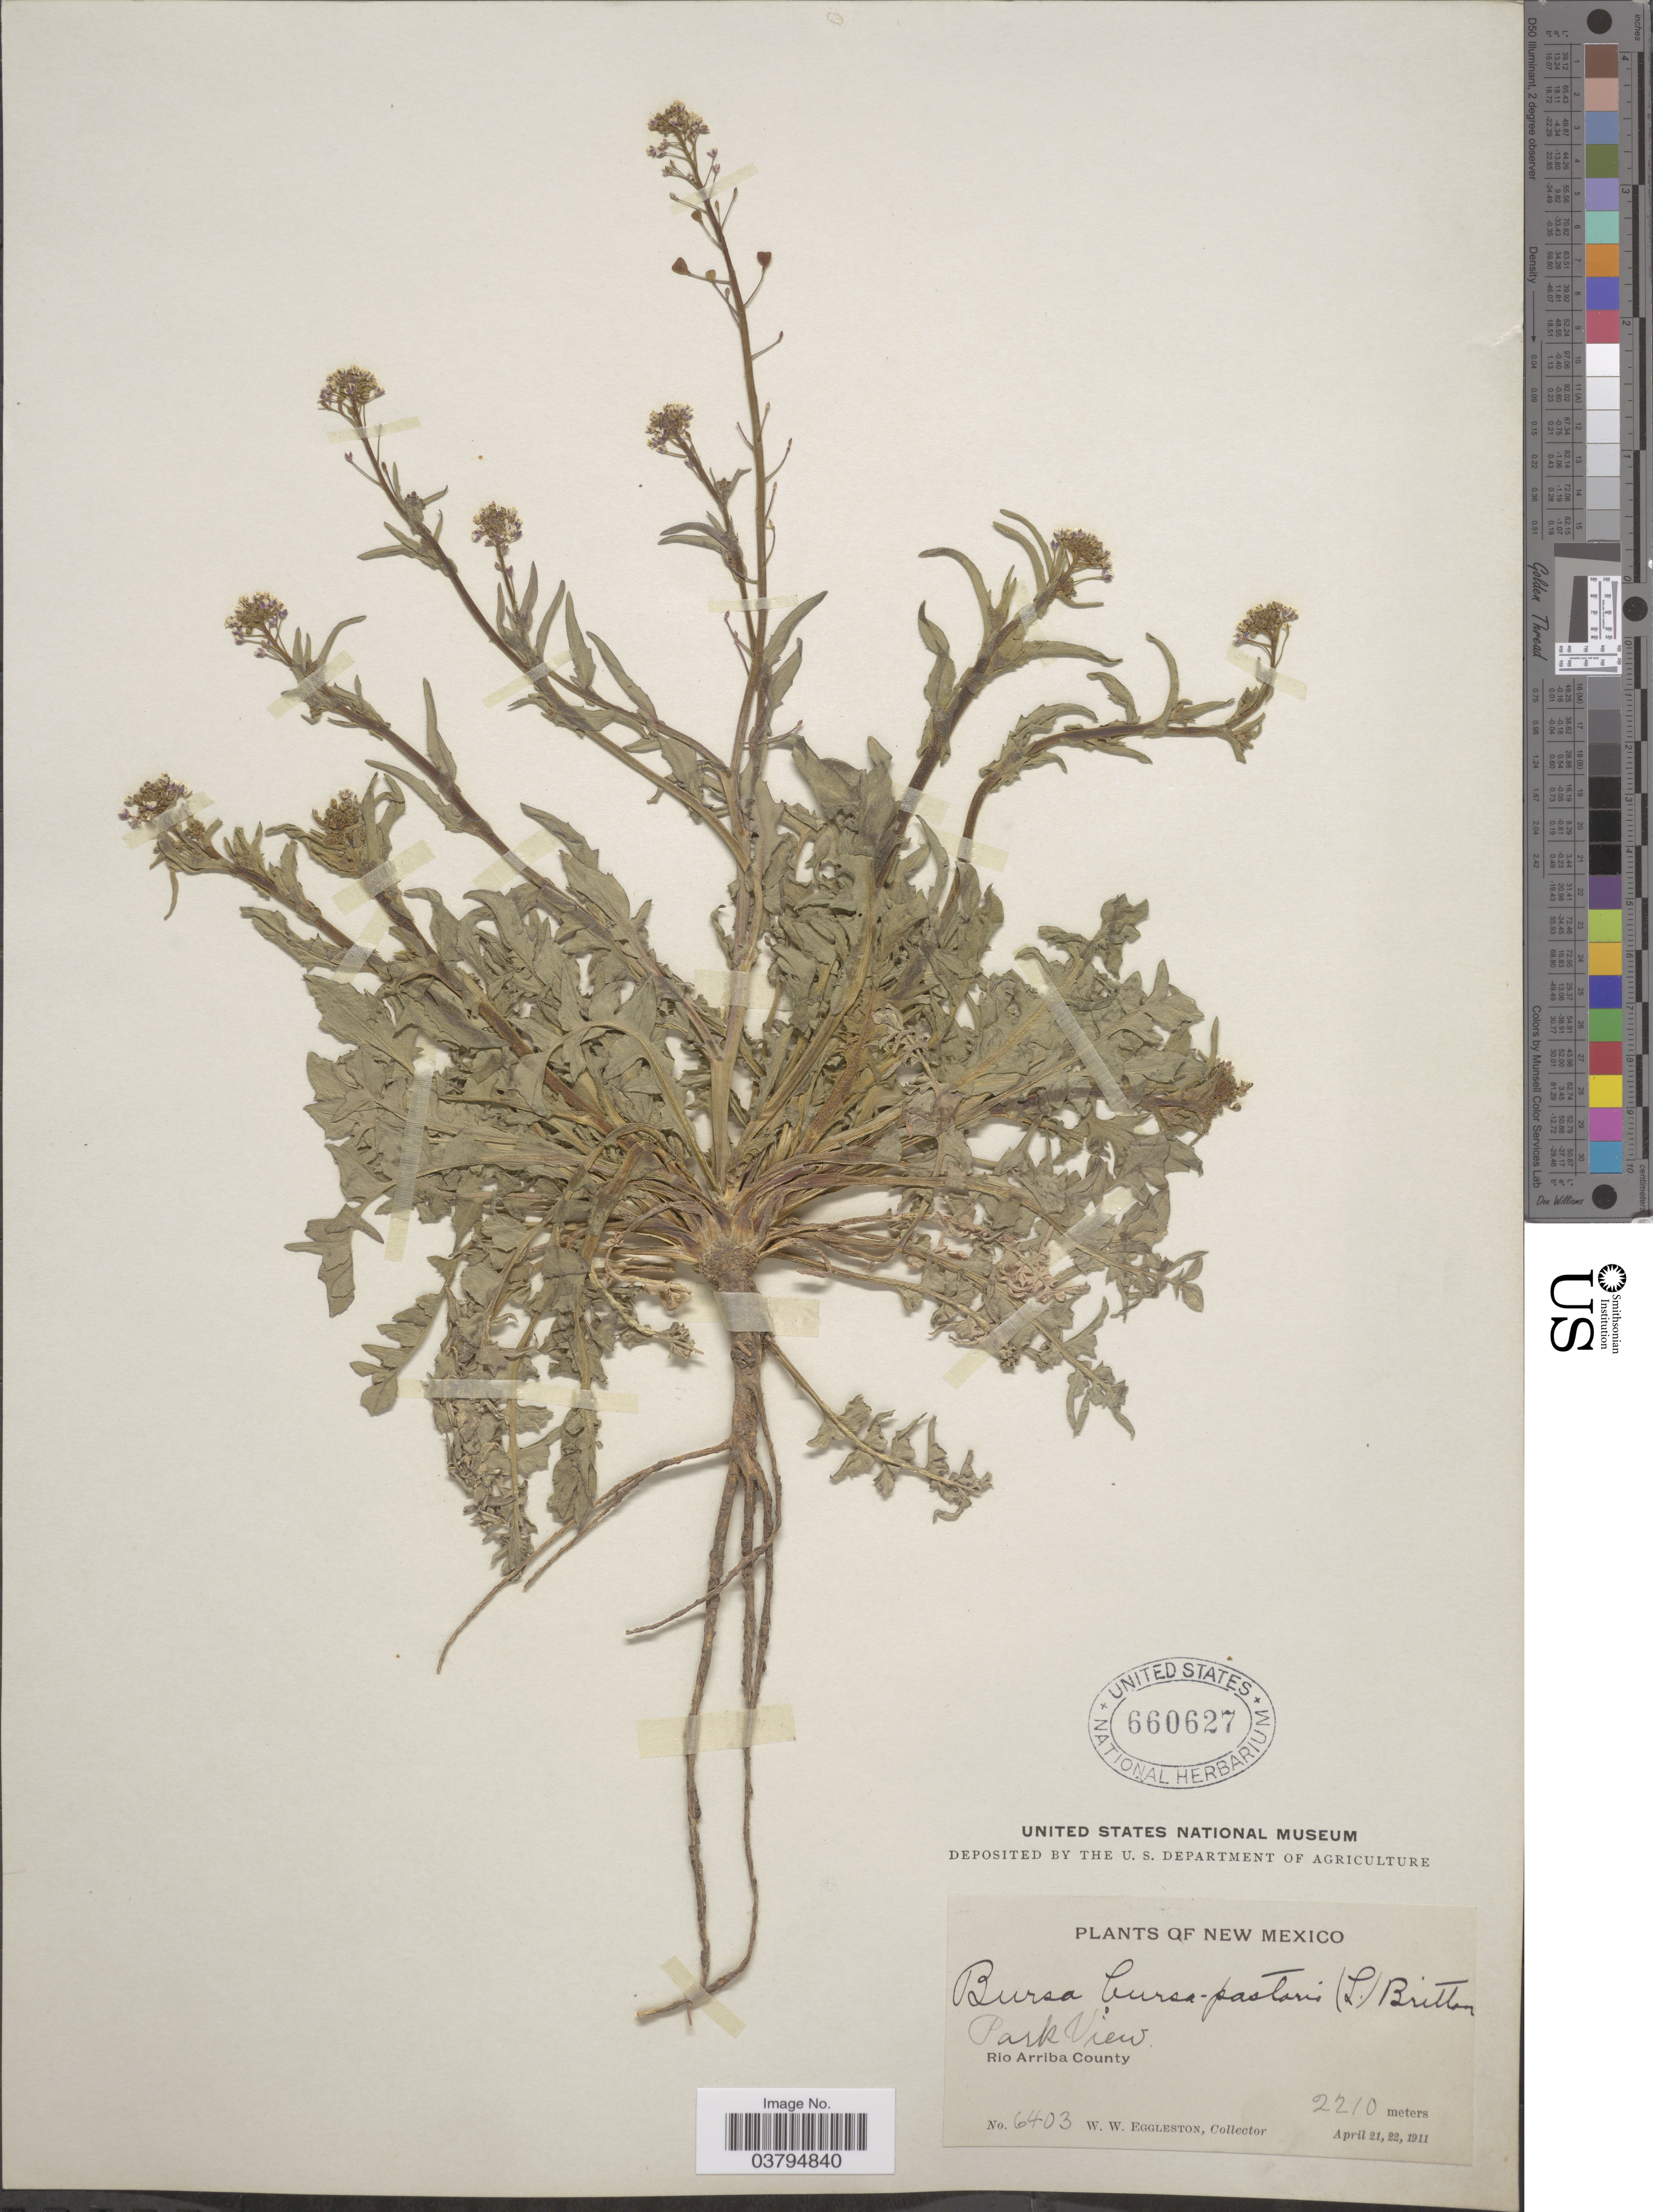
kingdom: Plantae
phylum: Tracheophyta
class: Magnoliopsida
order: Brassicales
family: Brassicaceae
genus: Capsella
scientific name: Capsella bursa-pastoris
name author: (L.) Medik.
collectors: W. W. Eggleston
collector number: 6403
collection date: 1911-04-21/1911-04-22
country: United States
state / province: New Mexico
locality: Park View. Rio Arriba County.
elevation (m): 2210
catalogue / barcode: US 660627